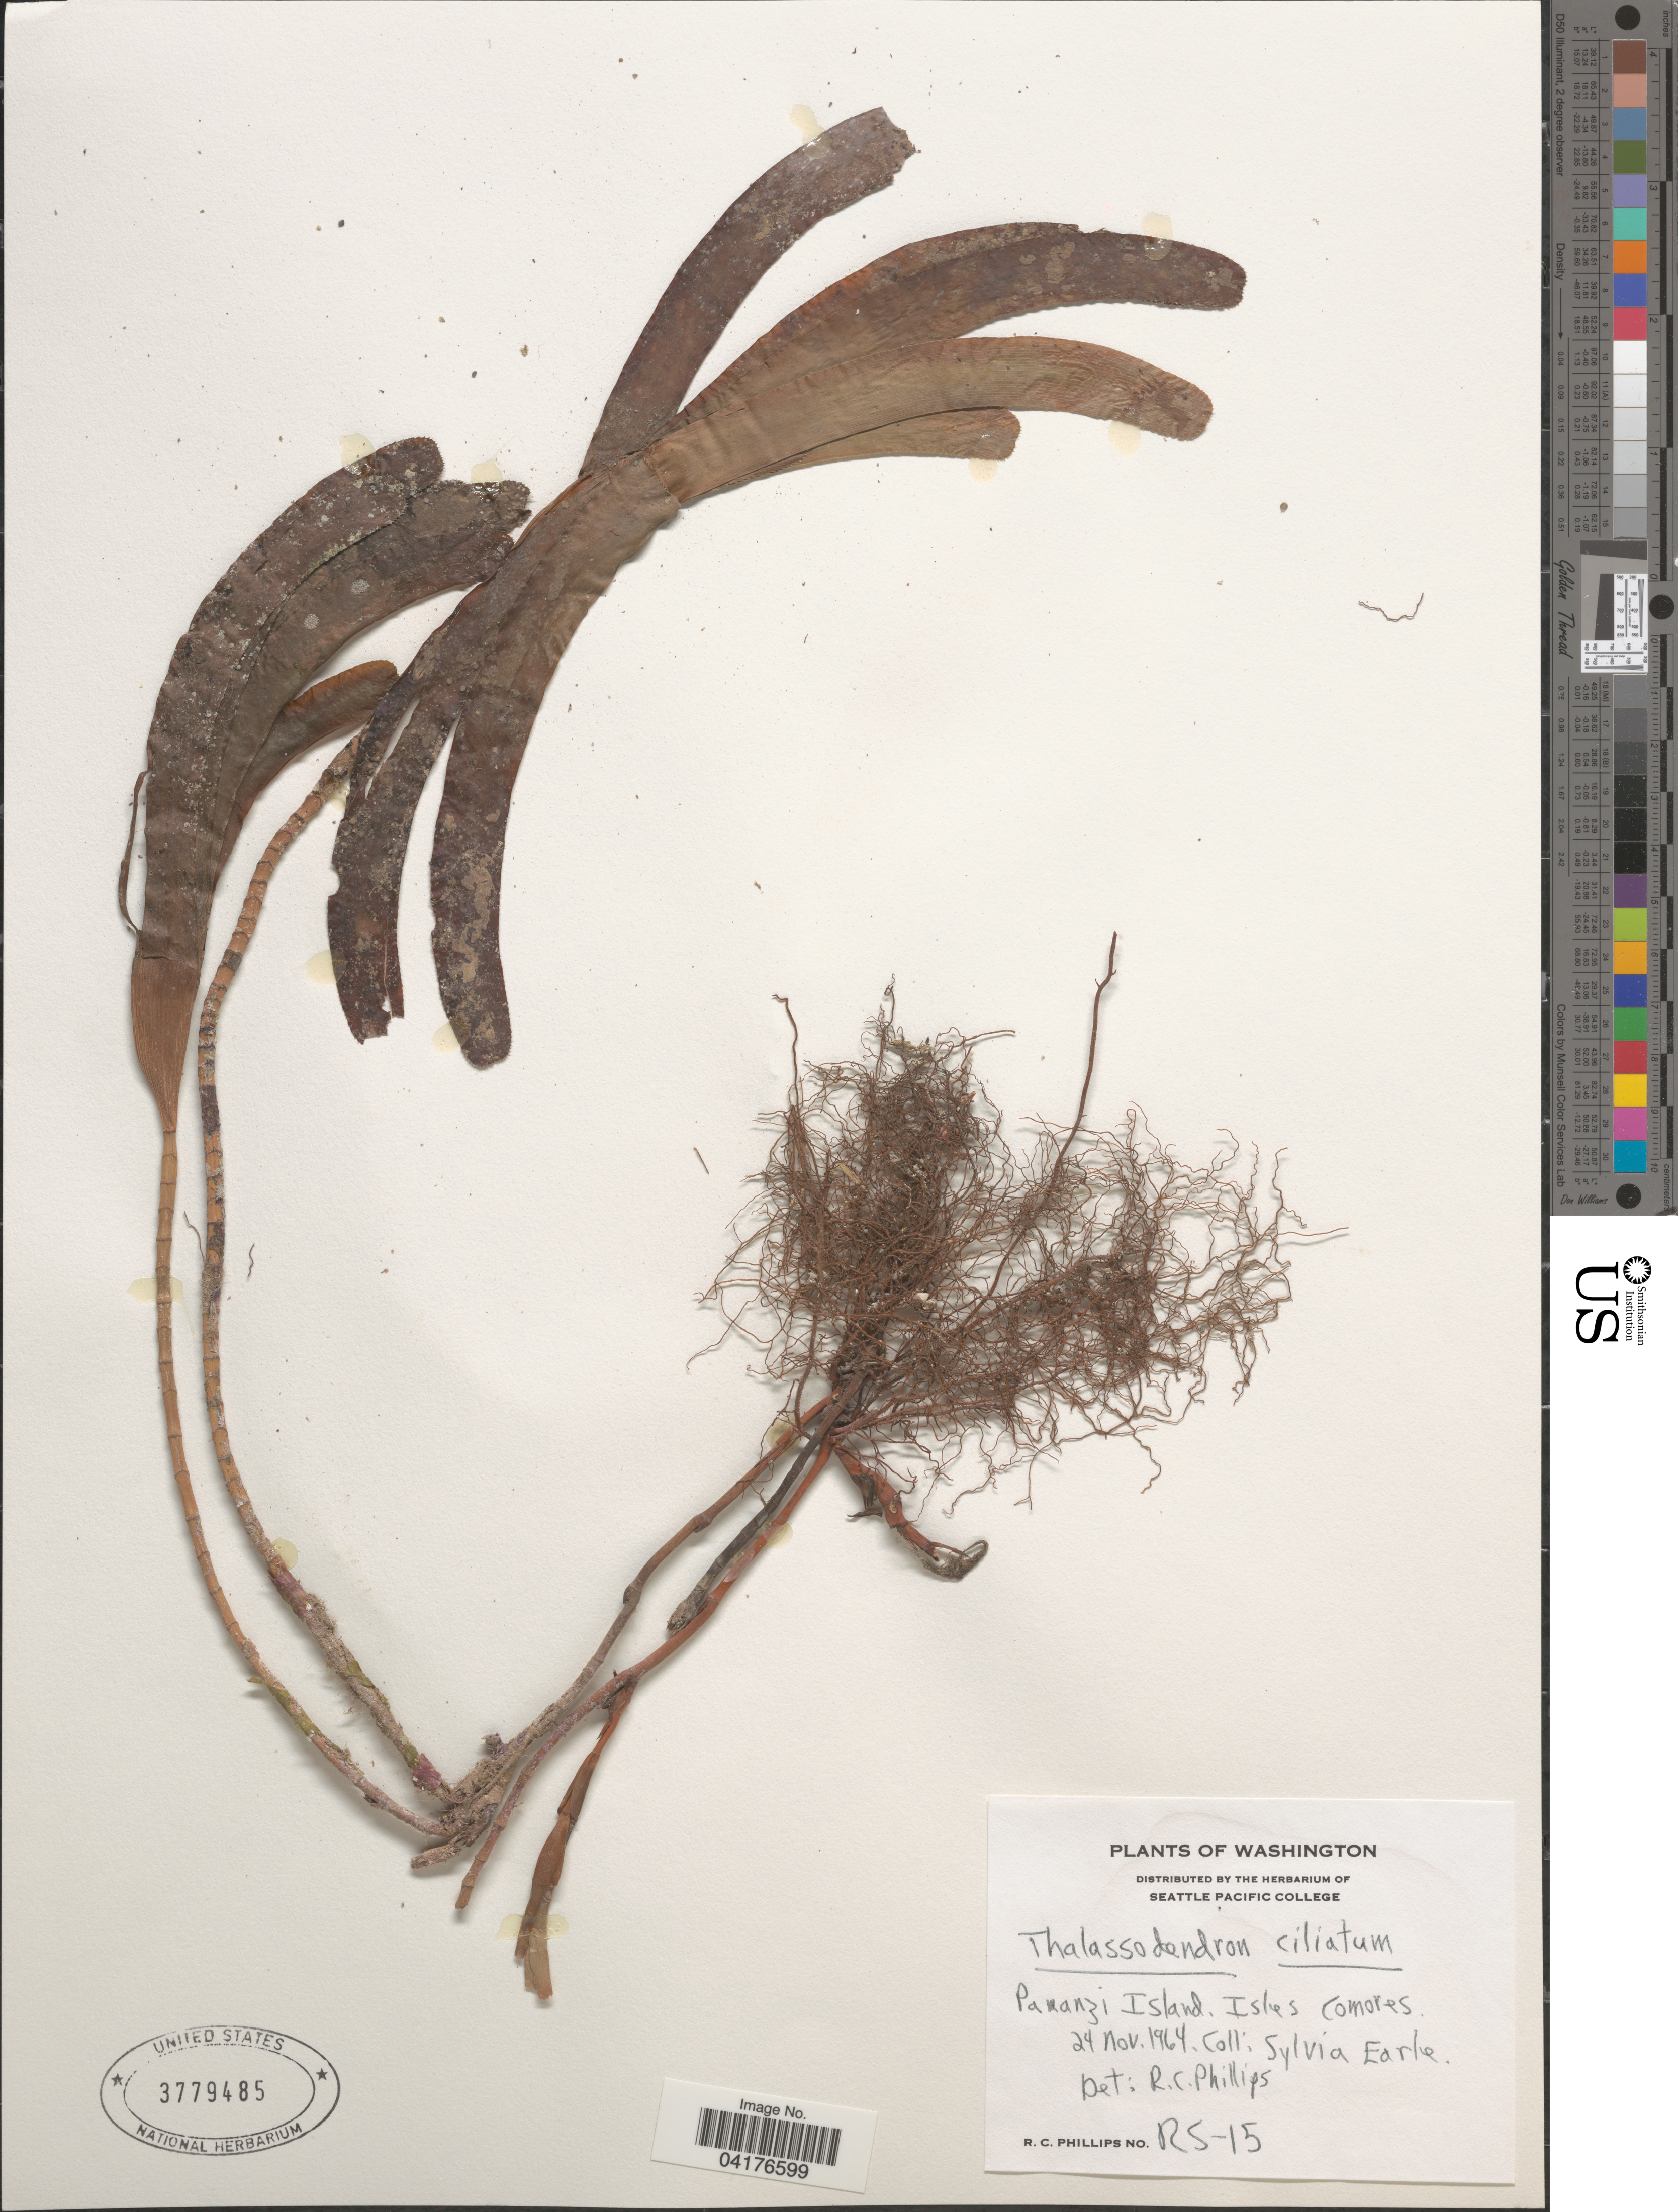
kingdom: Plantae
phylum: Tracheophyta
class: Liliopsida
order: Alismatales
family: Cymodoceaceae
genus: Thalassodendron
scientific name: Thalassodendron ciliatum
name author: (Forssk.) Hartog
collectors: S. A. Earle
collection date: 1964-11-24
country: Comoros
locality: Pamanzi Island. Isles Comores.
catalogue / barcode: US 3779485